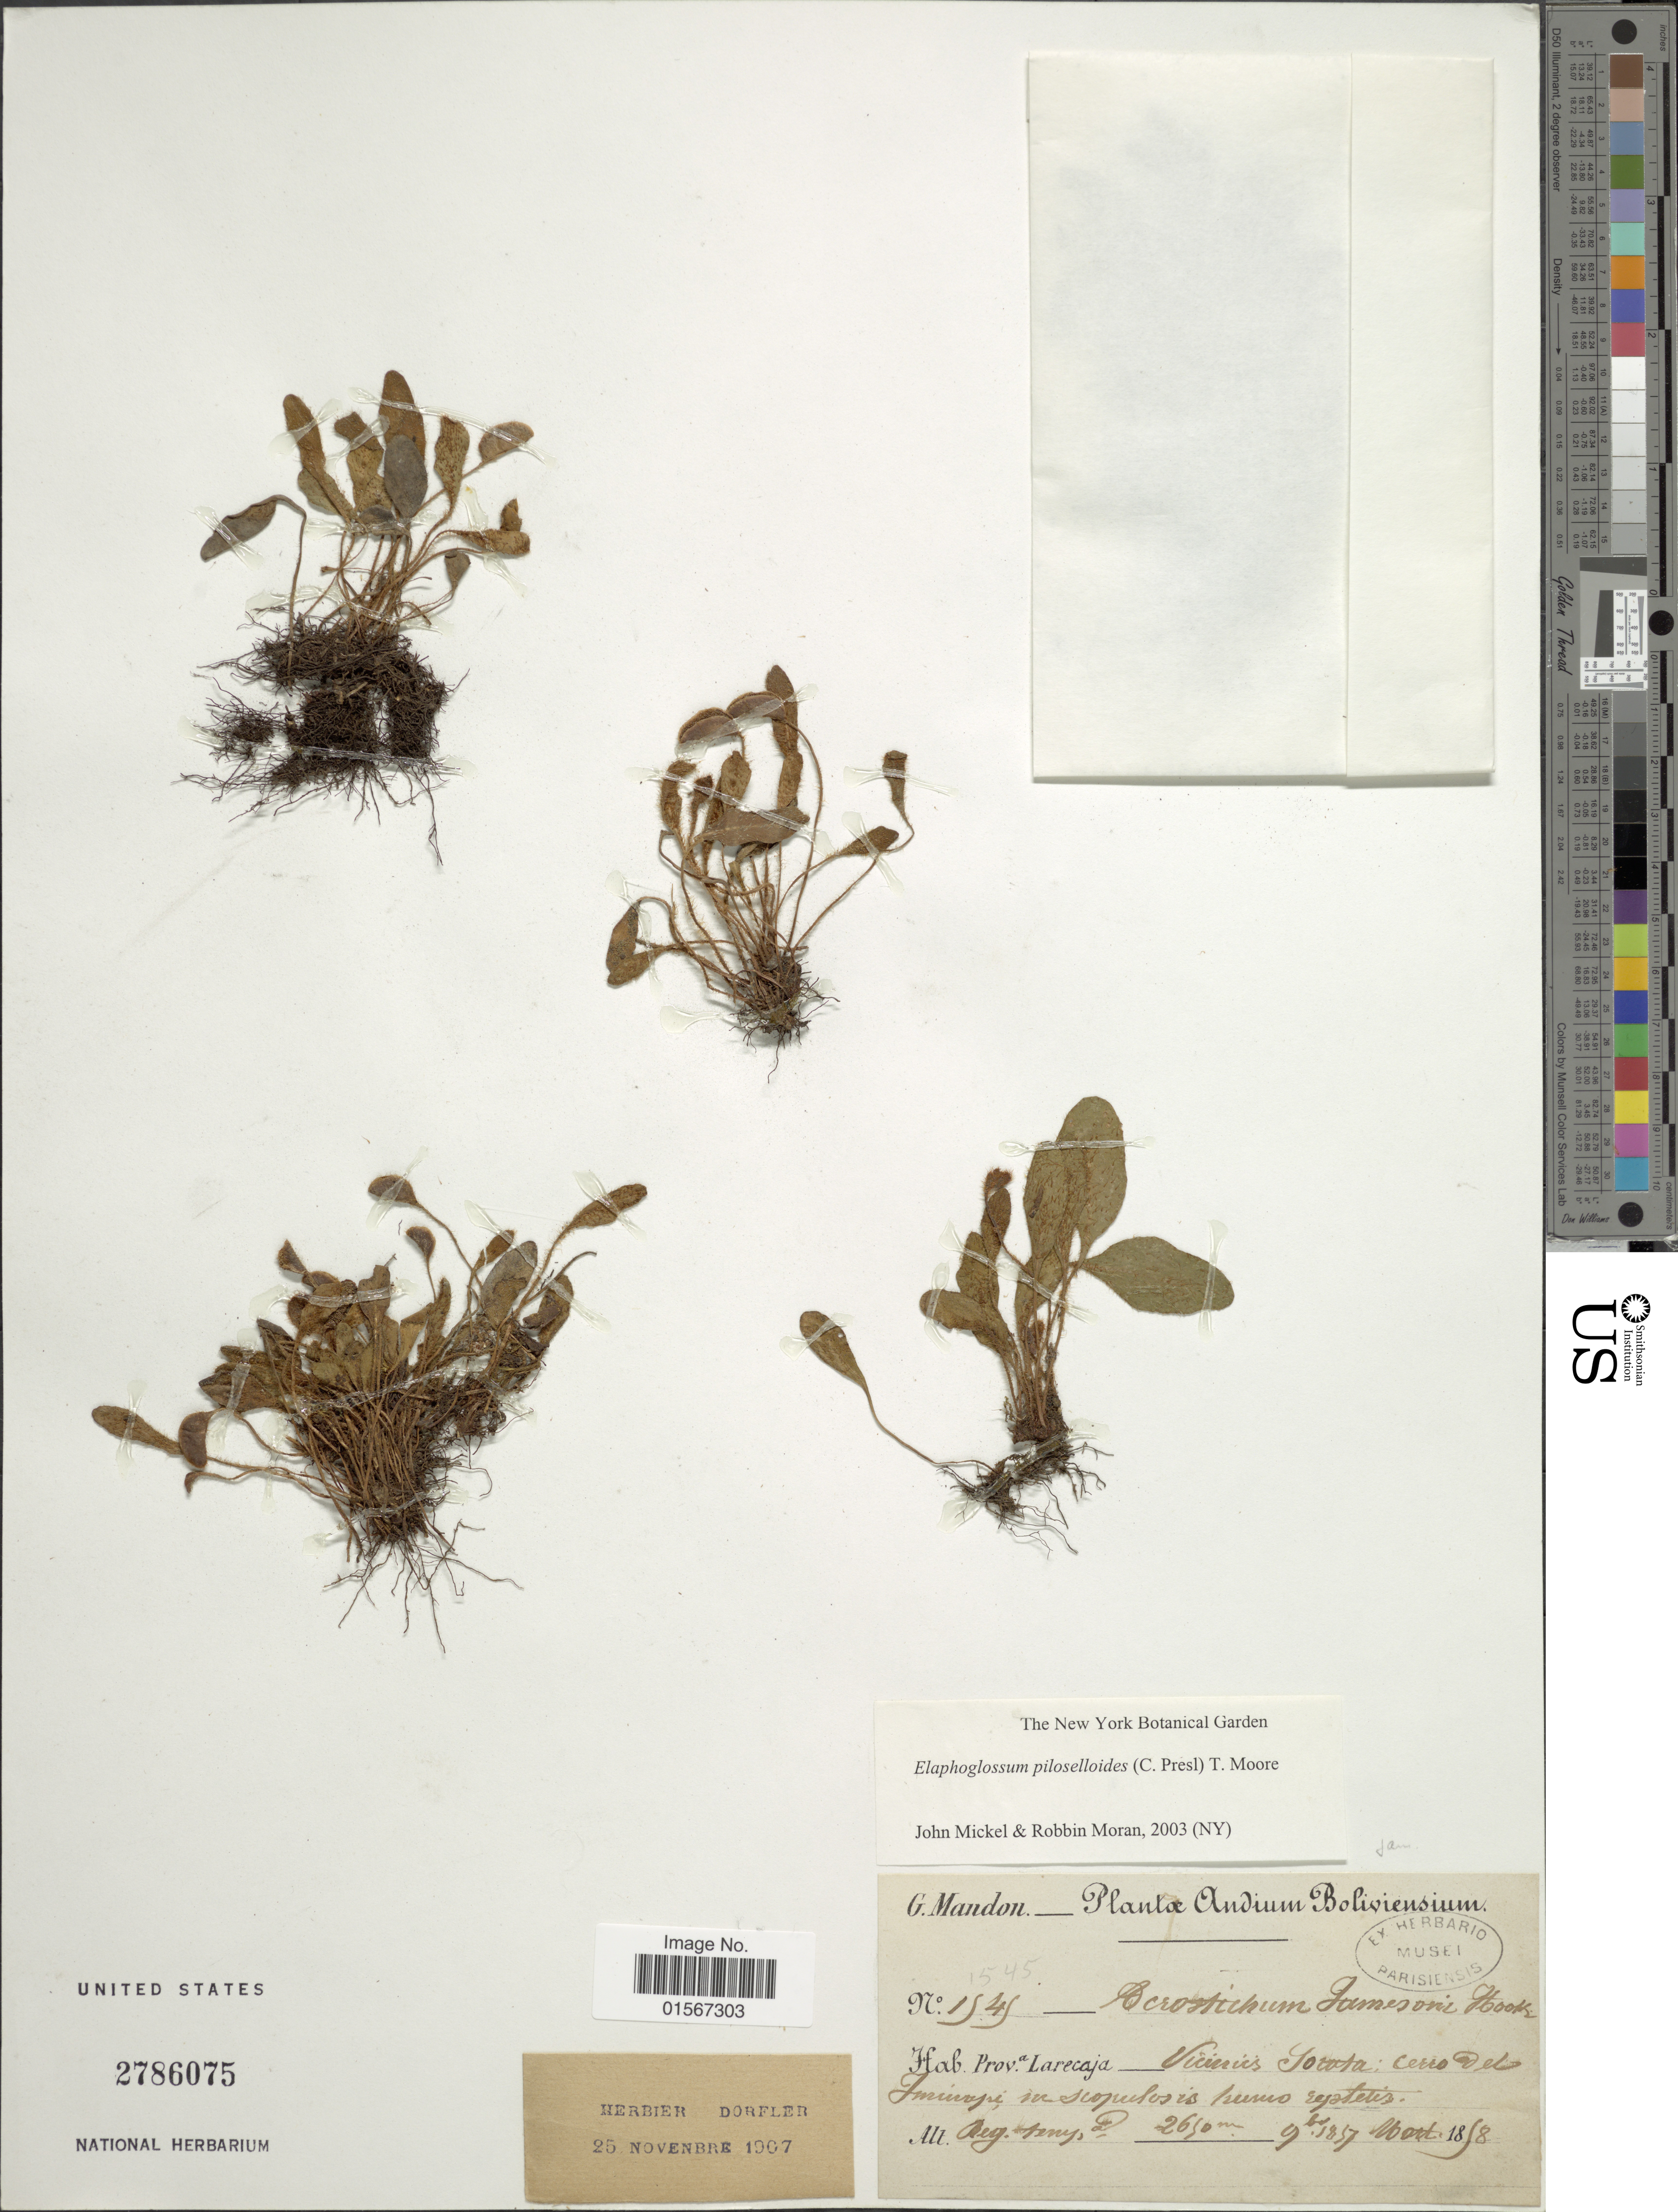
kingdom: Plantae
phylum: Tracheophyta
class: Polypodiopsida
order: Polypodiales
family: Dryopteridaceae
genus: Elaphoglossum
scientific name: Elaphoglossum piloselloides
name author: (C. Presl) T. Moore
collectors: G. Mandon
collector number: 1545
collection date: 1858-03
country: Bolivia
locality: Prov. Larecaja, Vicinus Sorata, cerro deto Jurinamja in scopullosis humino rejateris.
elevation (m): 2650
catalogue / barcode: US 2786075